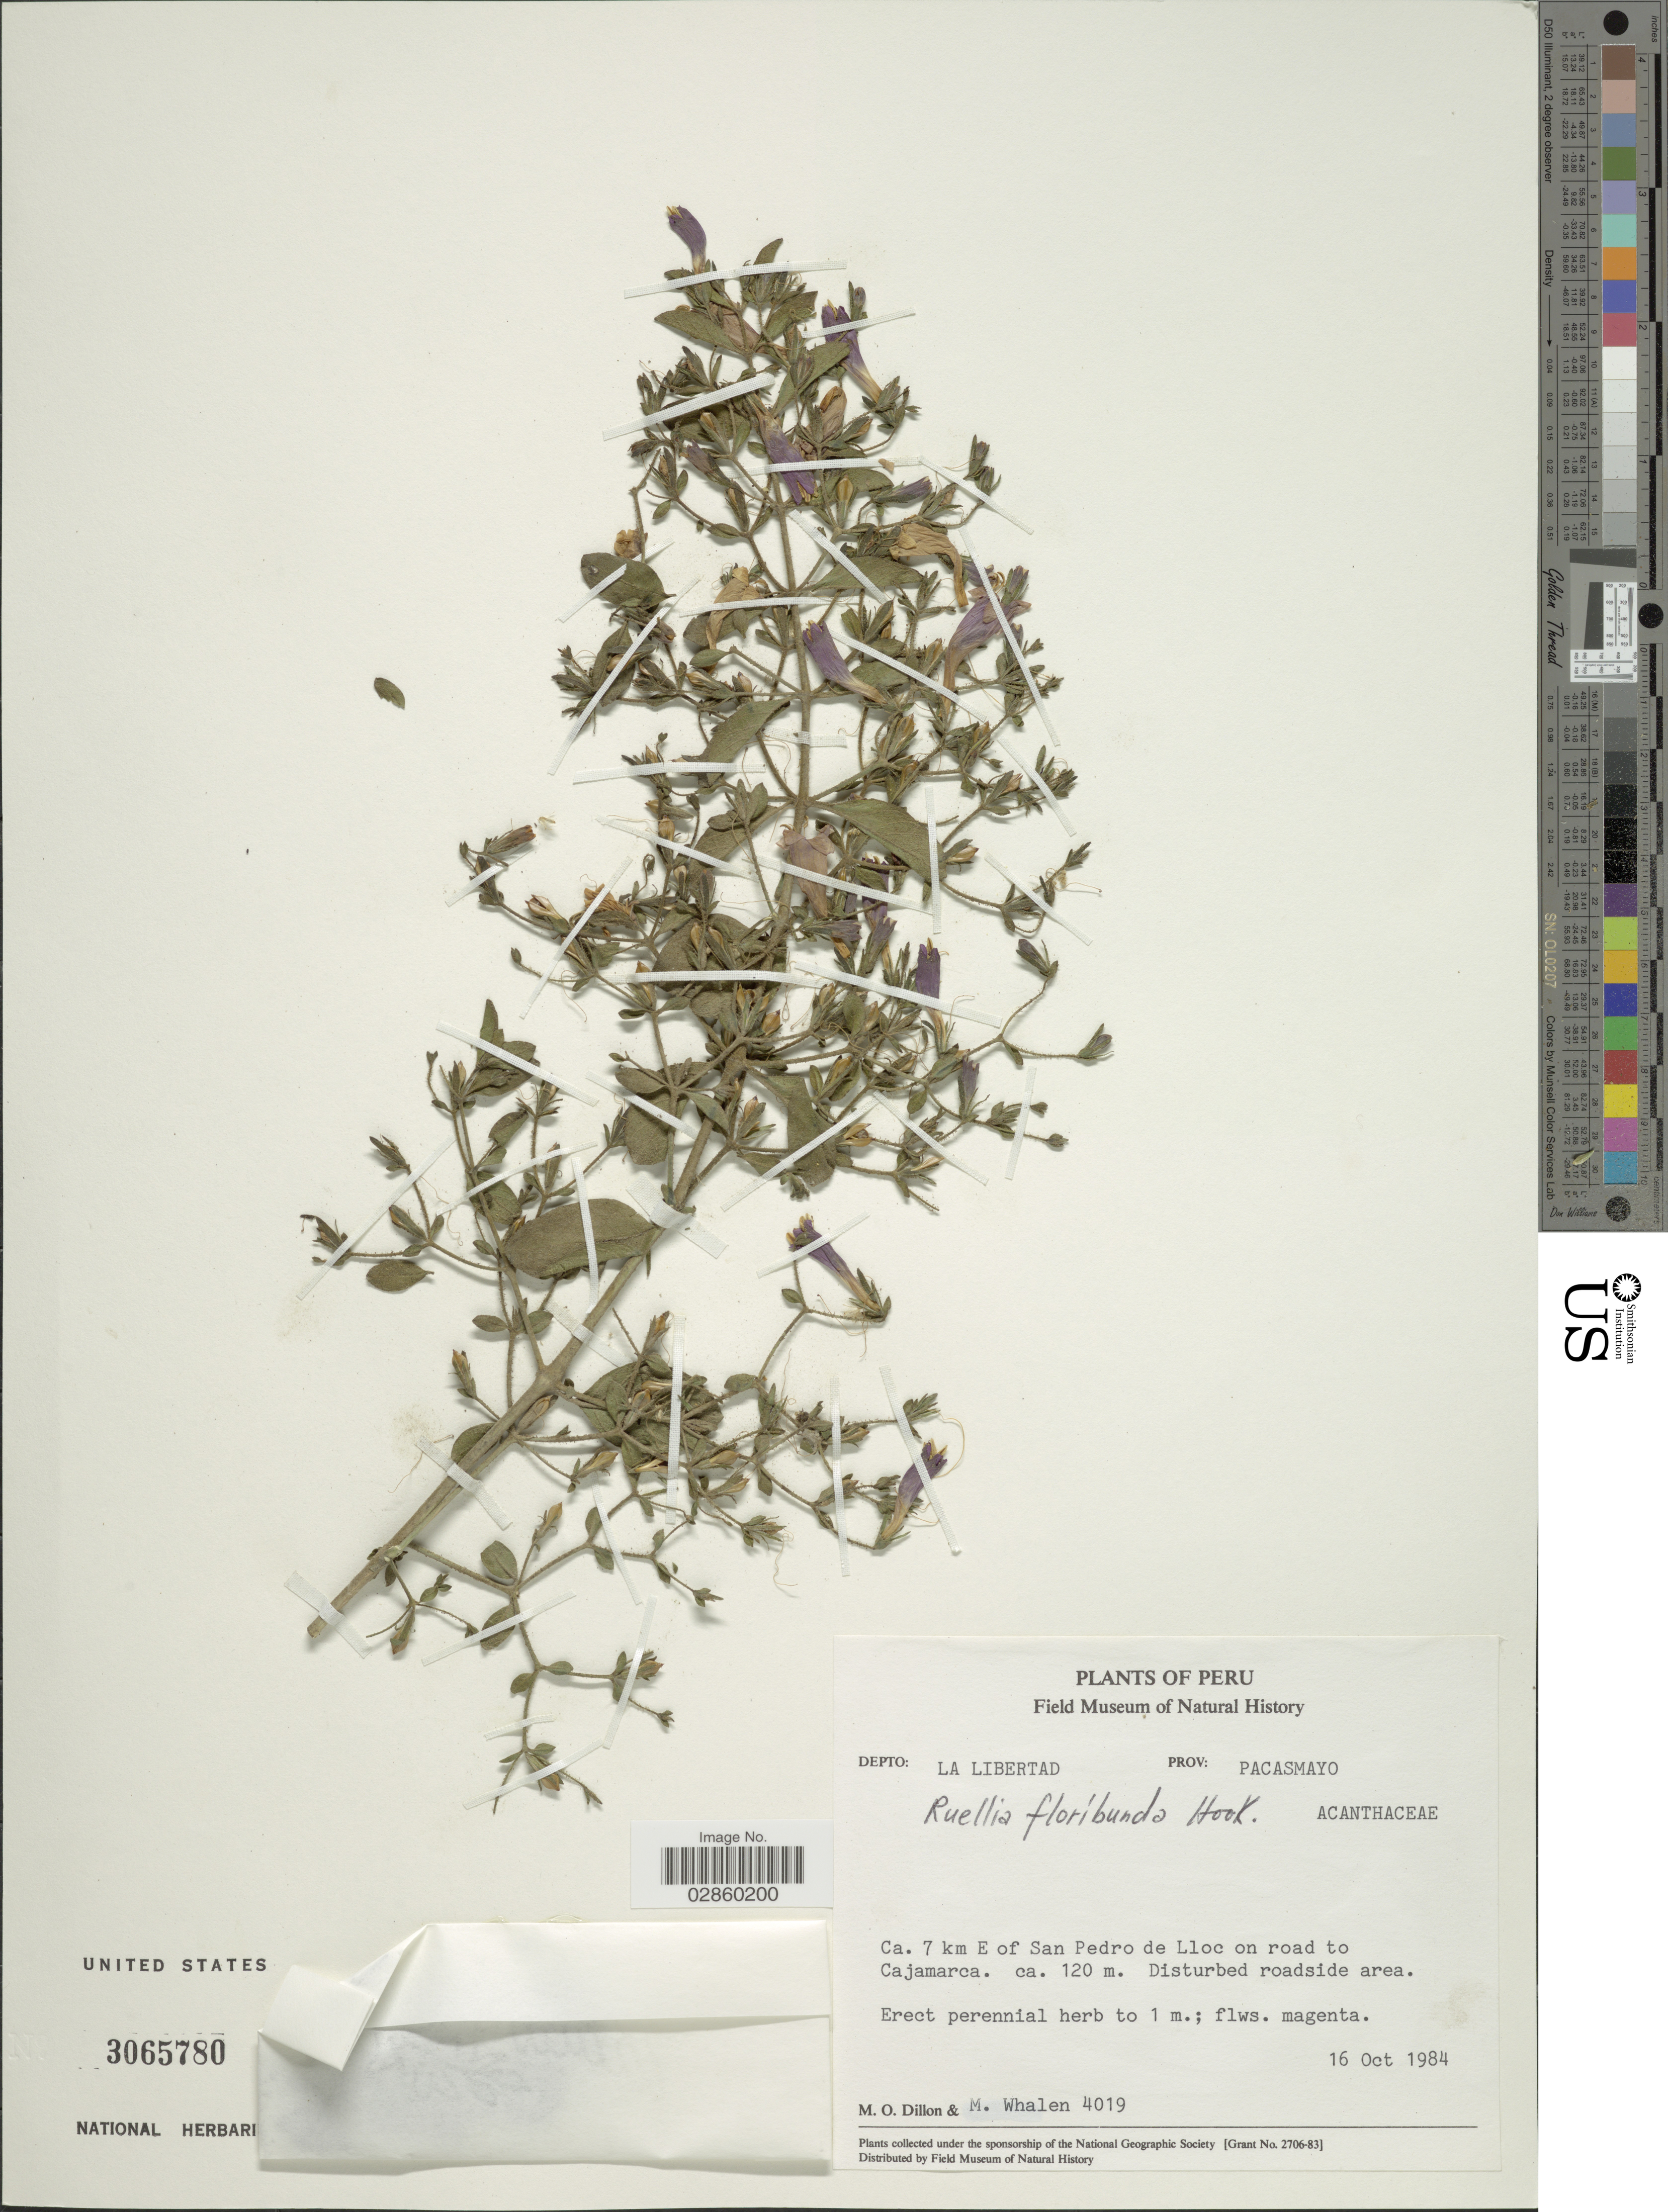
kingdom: Plantae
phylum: Tracheophyta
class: Magnoliopsida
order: Lamiales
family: Acanthaceae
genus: Ruellia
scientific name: Ruellia floribunda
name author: Hook.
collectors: M. O. Dillon & M. Whalen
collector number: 4019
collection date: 1984-10-16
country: Peru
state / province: La Libertad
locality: Depto. La Libertad, Prov. Pacasmayo, Ca. 7 km E of San Pedro de Lloc on road to Cajamarca.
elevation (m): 120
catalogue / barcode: US 3065780